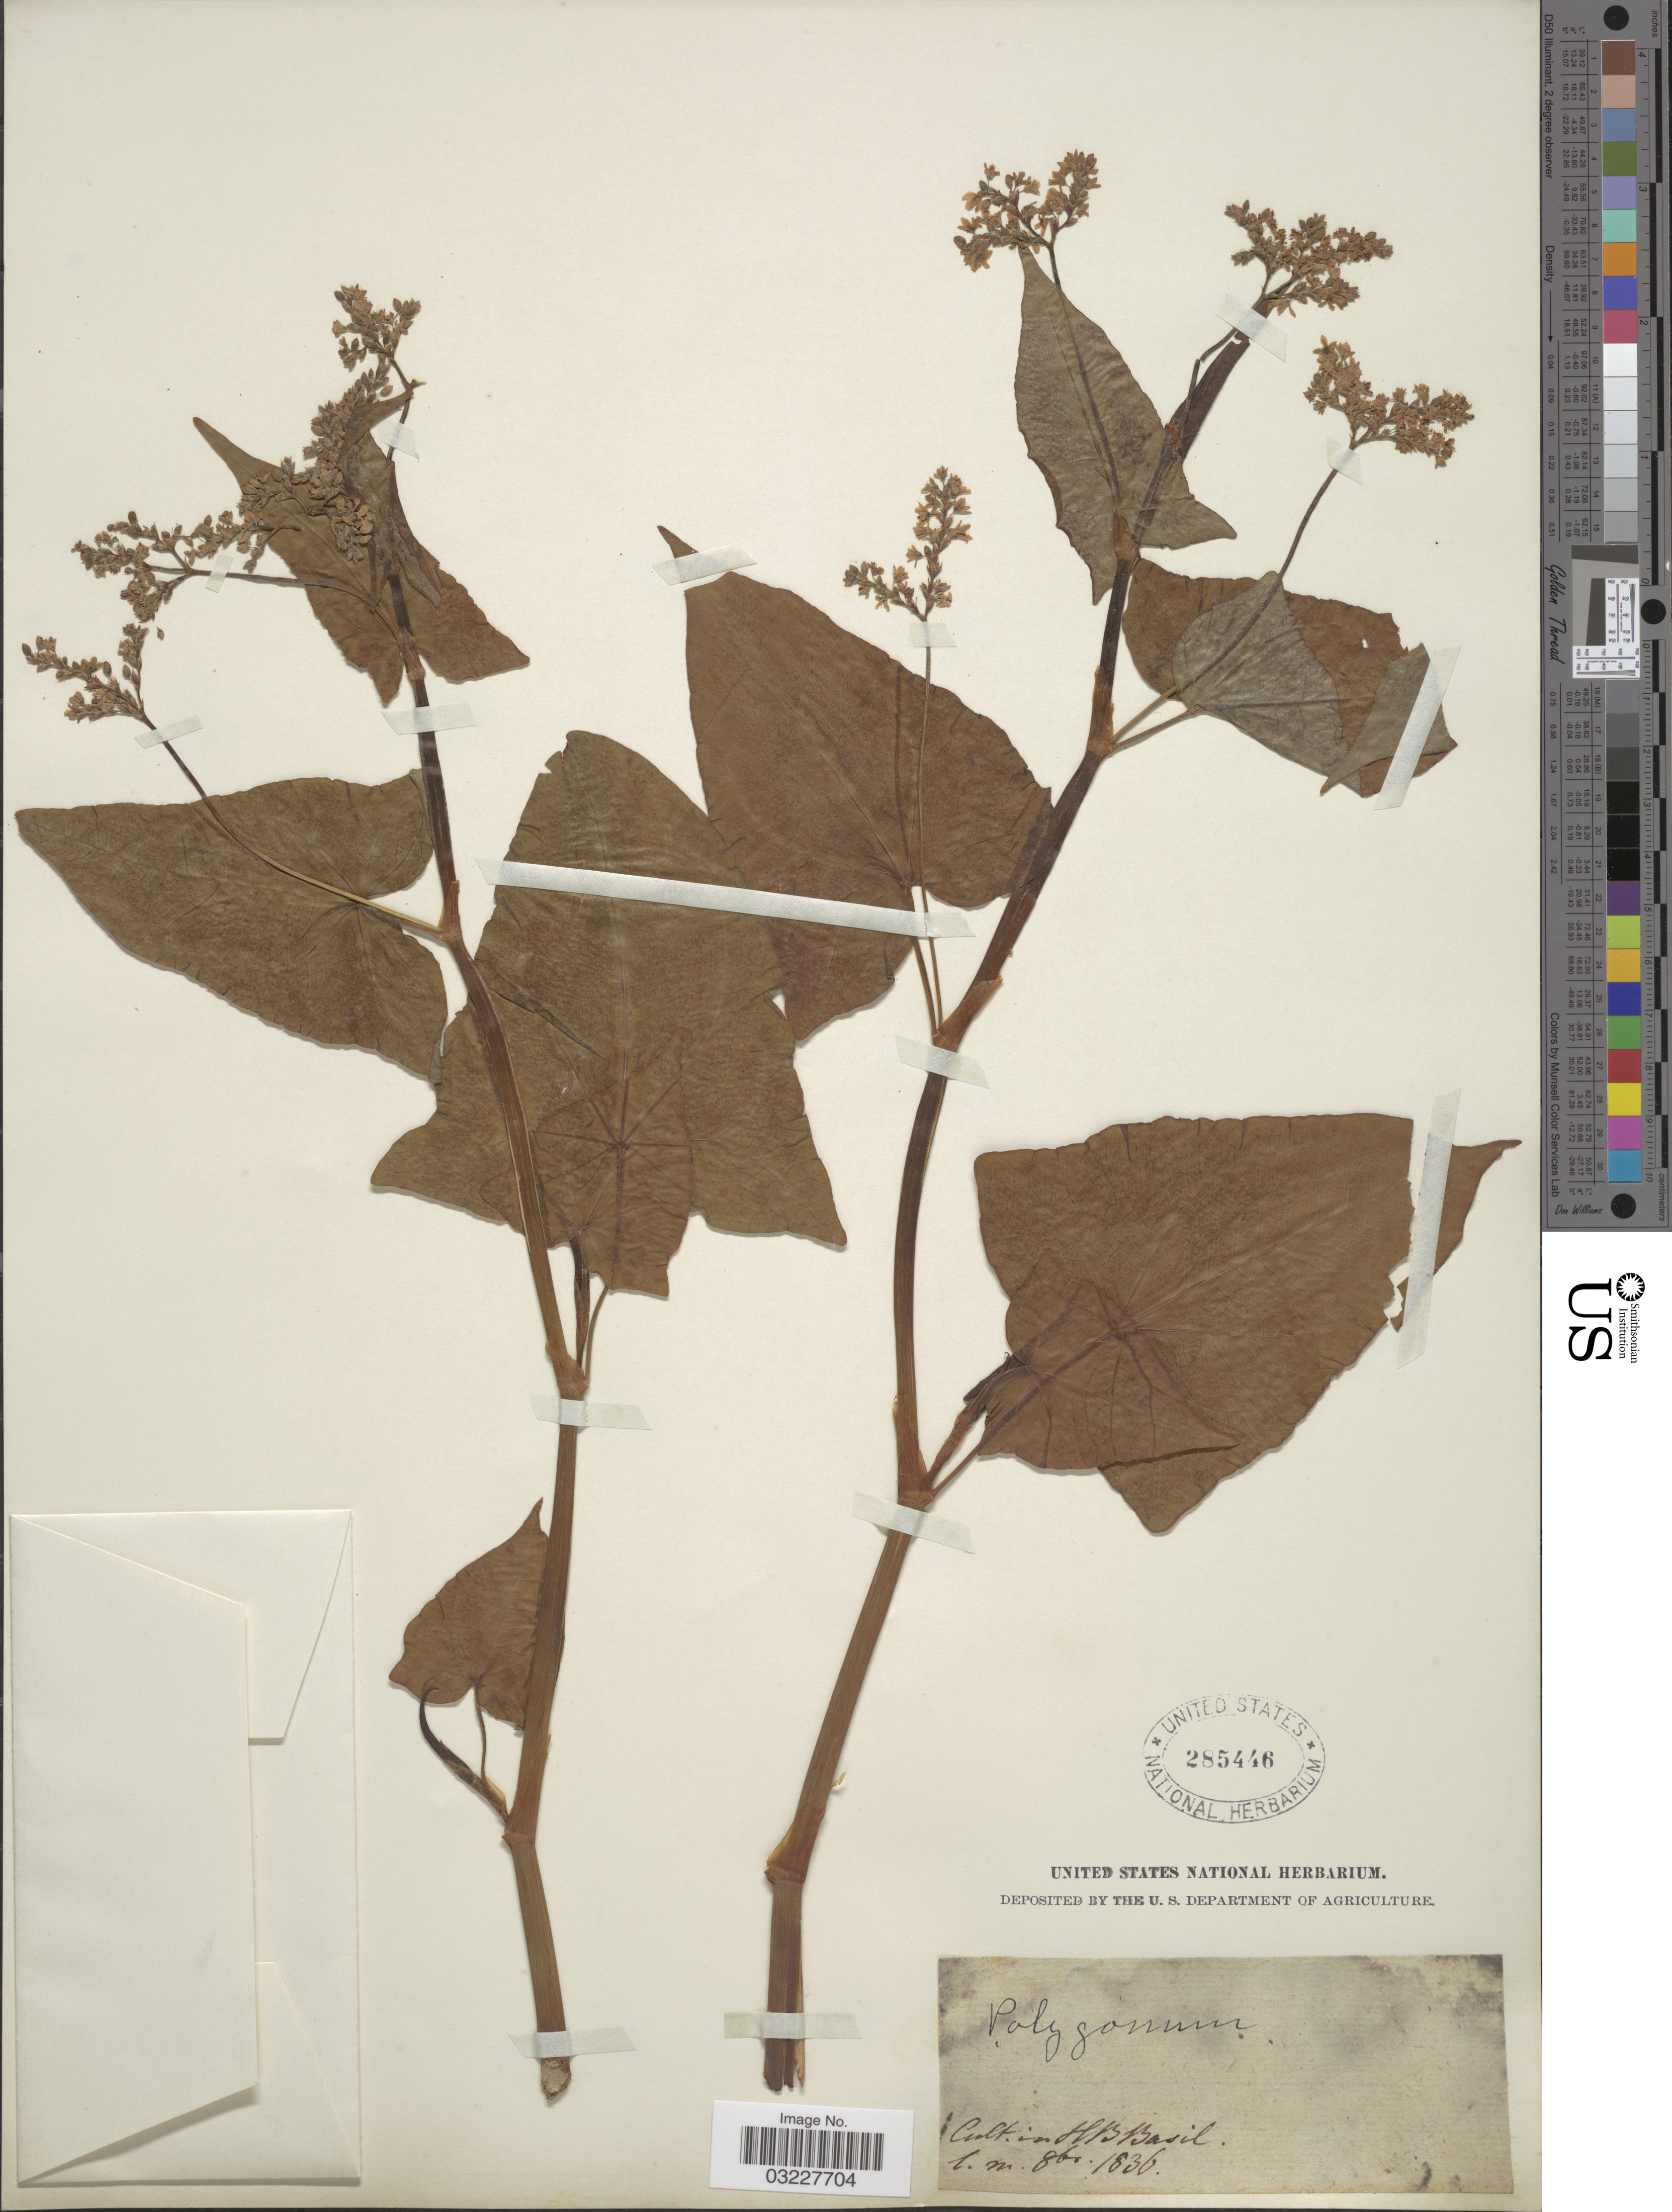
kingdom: Plantae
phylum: Tracheophyta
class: Magnoliopsida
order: Caryophyllales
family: Polygonaceae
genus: Fagopyrum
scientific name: Fagopyrum cymosum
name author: (Trevir.) Meisn.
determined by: Strong, Mark T., (BOT), Smithsonian Institution - National Museum of Natural History (UNITED STATES)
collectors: ex herb. United States National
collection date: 1836-10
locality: HB Basil.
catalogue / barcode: US 285446